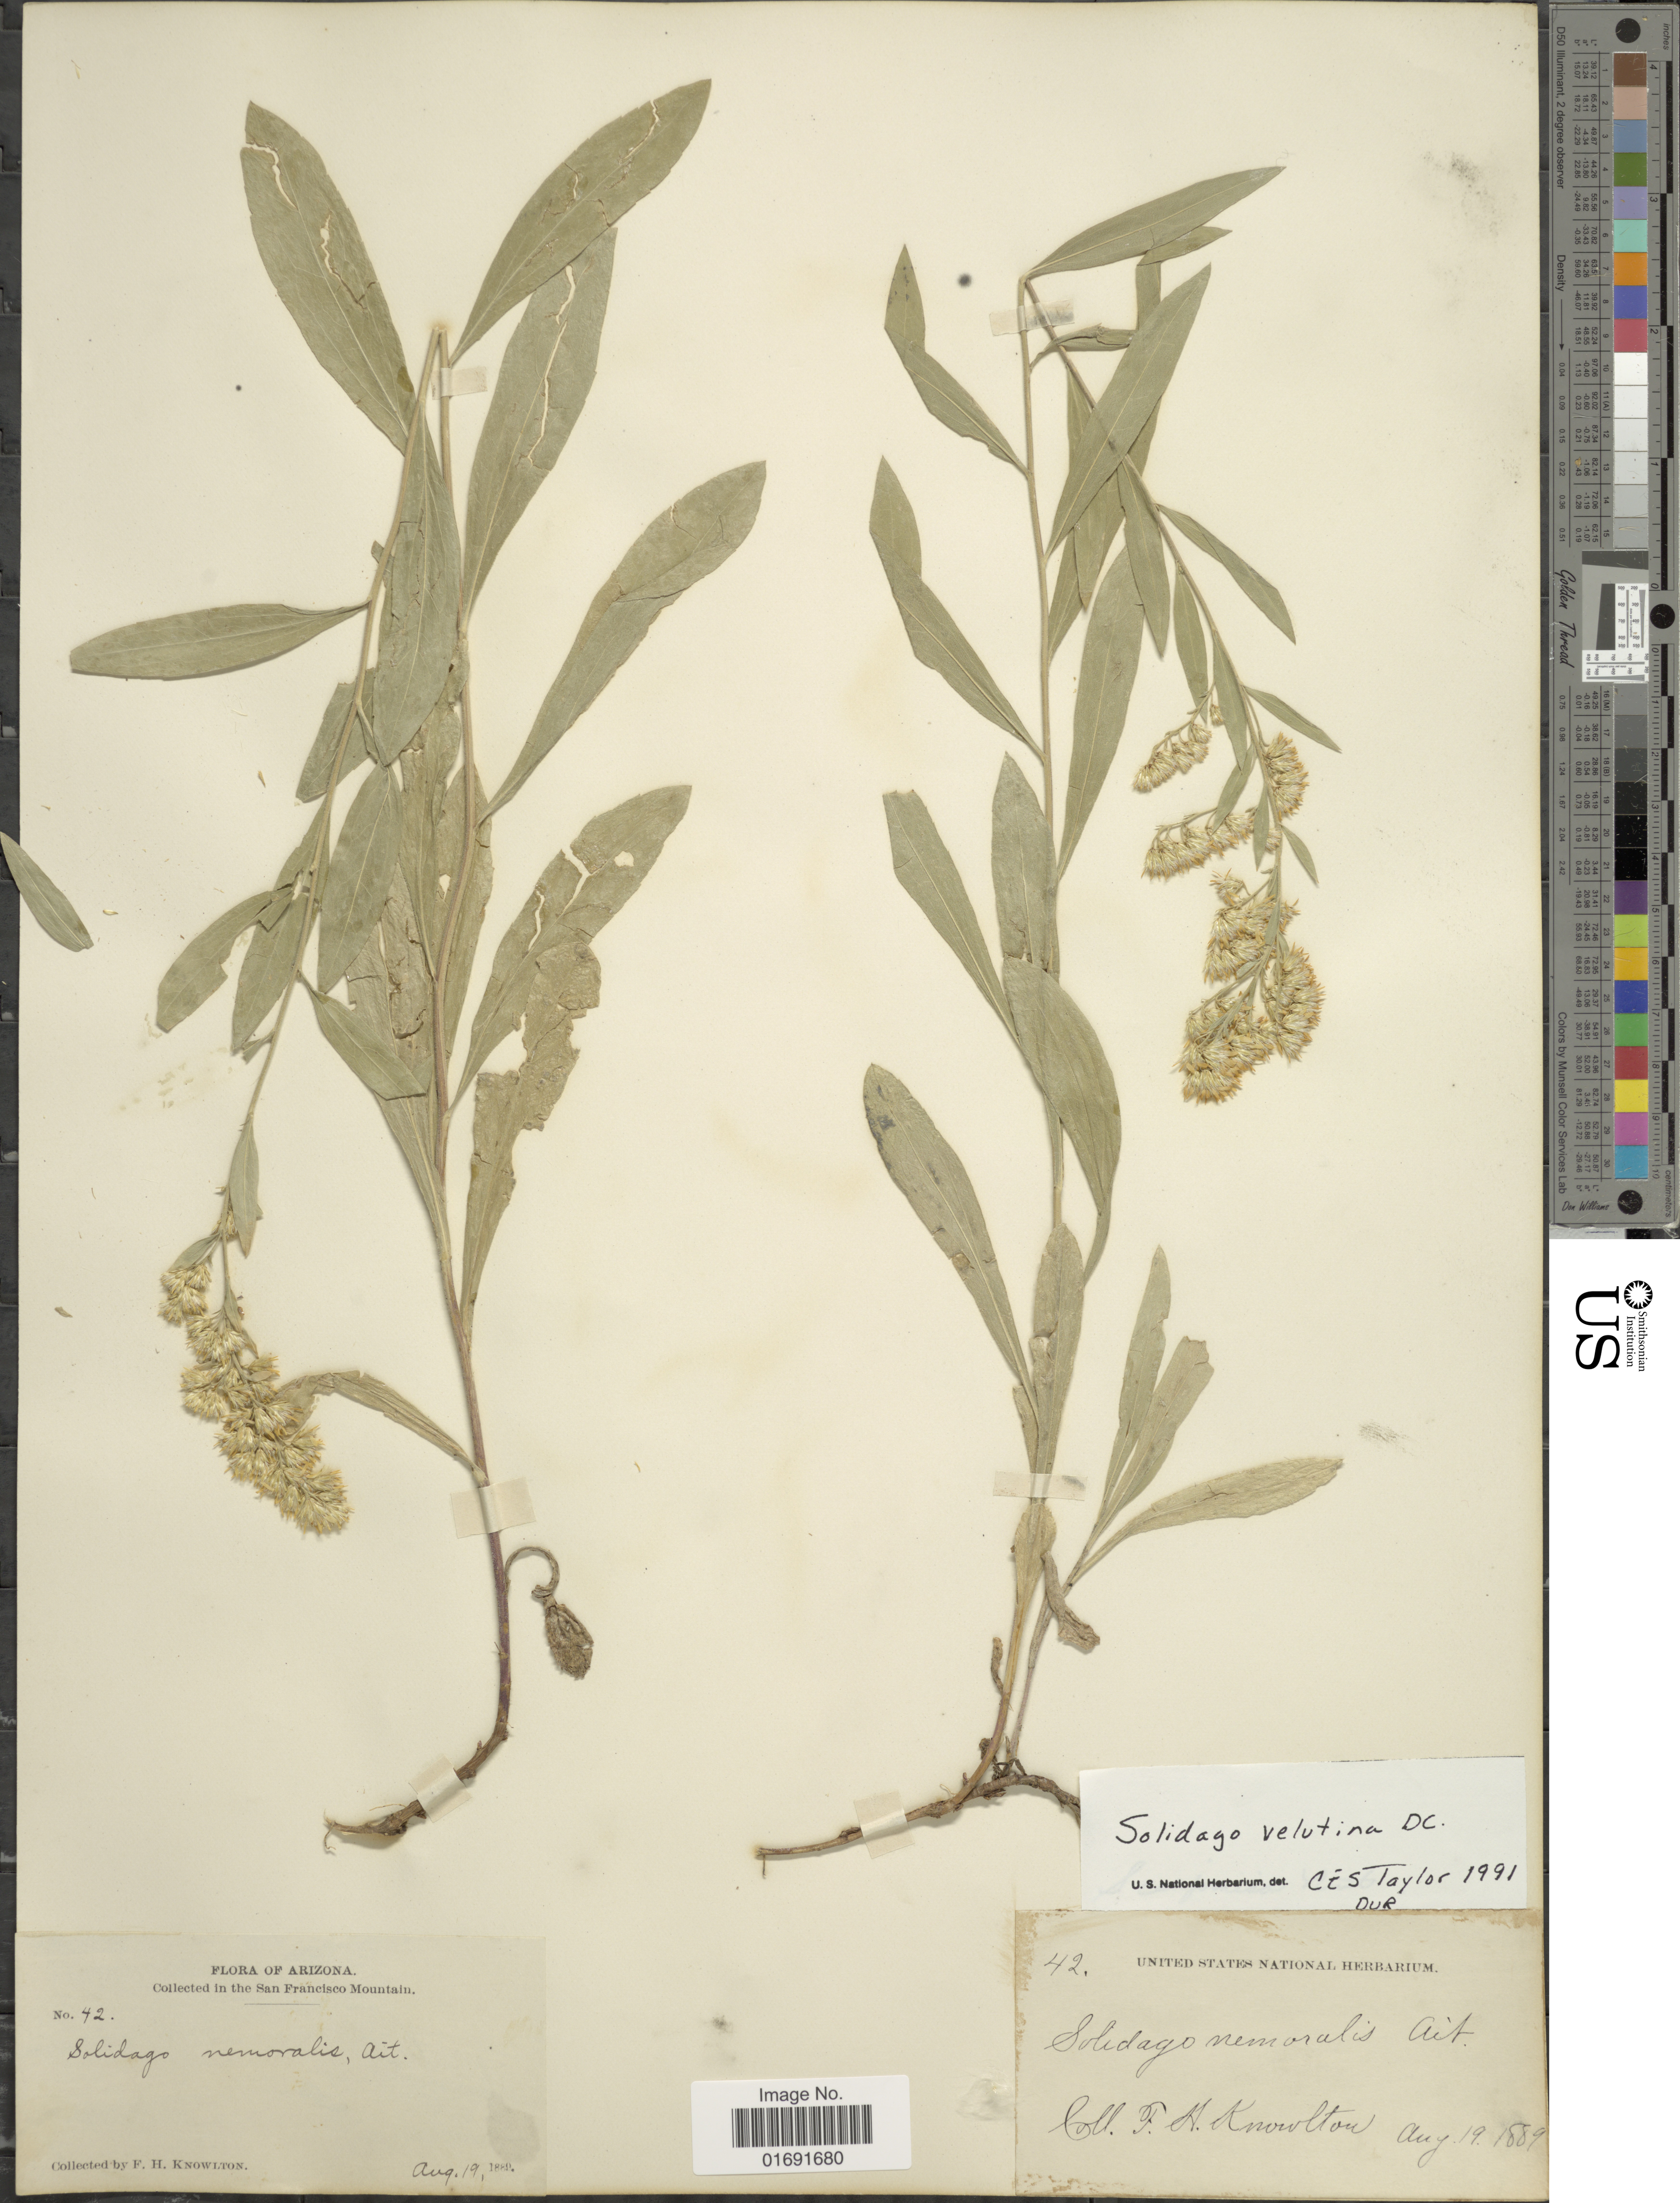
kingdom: Plantae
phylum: Tracheophyta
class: Magnoliopsida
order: Asterales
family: Asteraceae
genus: Solidago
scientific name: Solidago velutina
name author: DC.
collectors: F. H. Knowlton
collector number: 42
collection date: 1889-08-19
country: United States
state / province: Arizona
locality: San Francisco Mountain